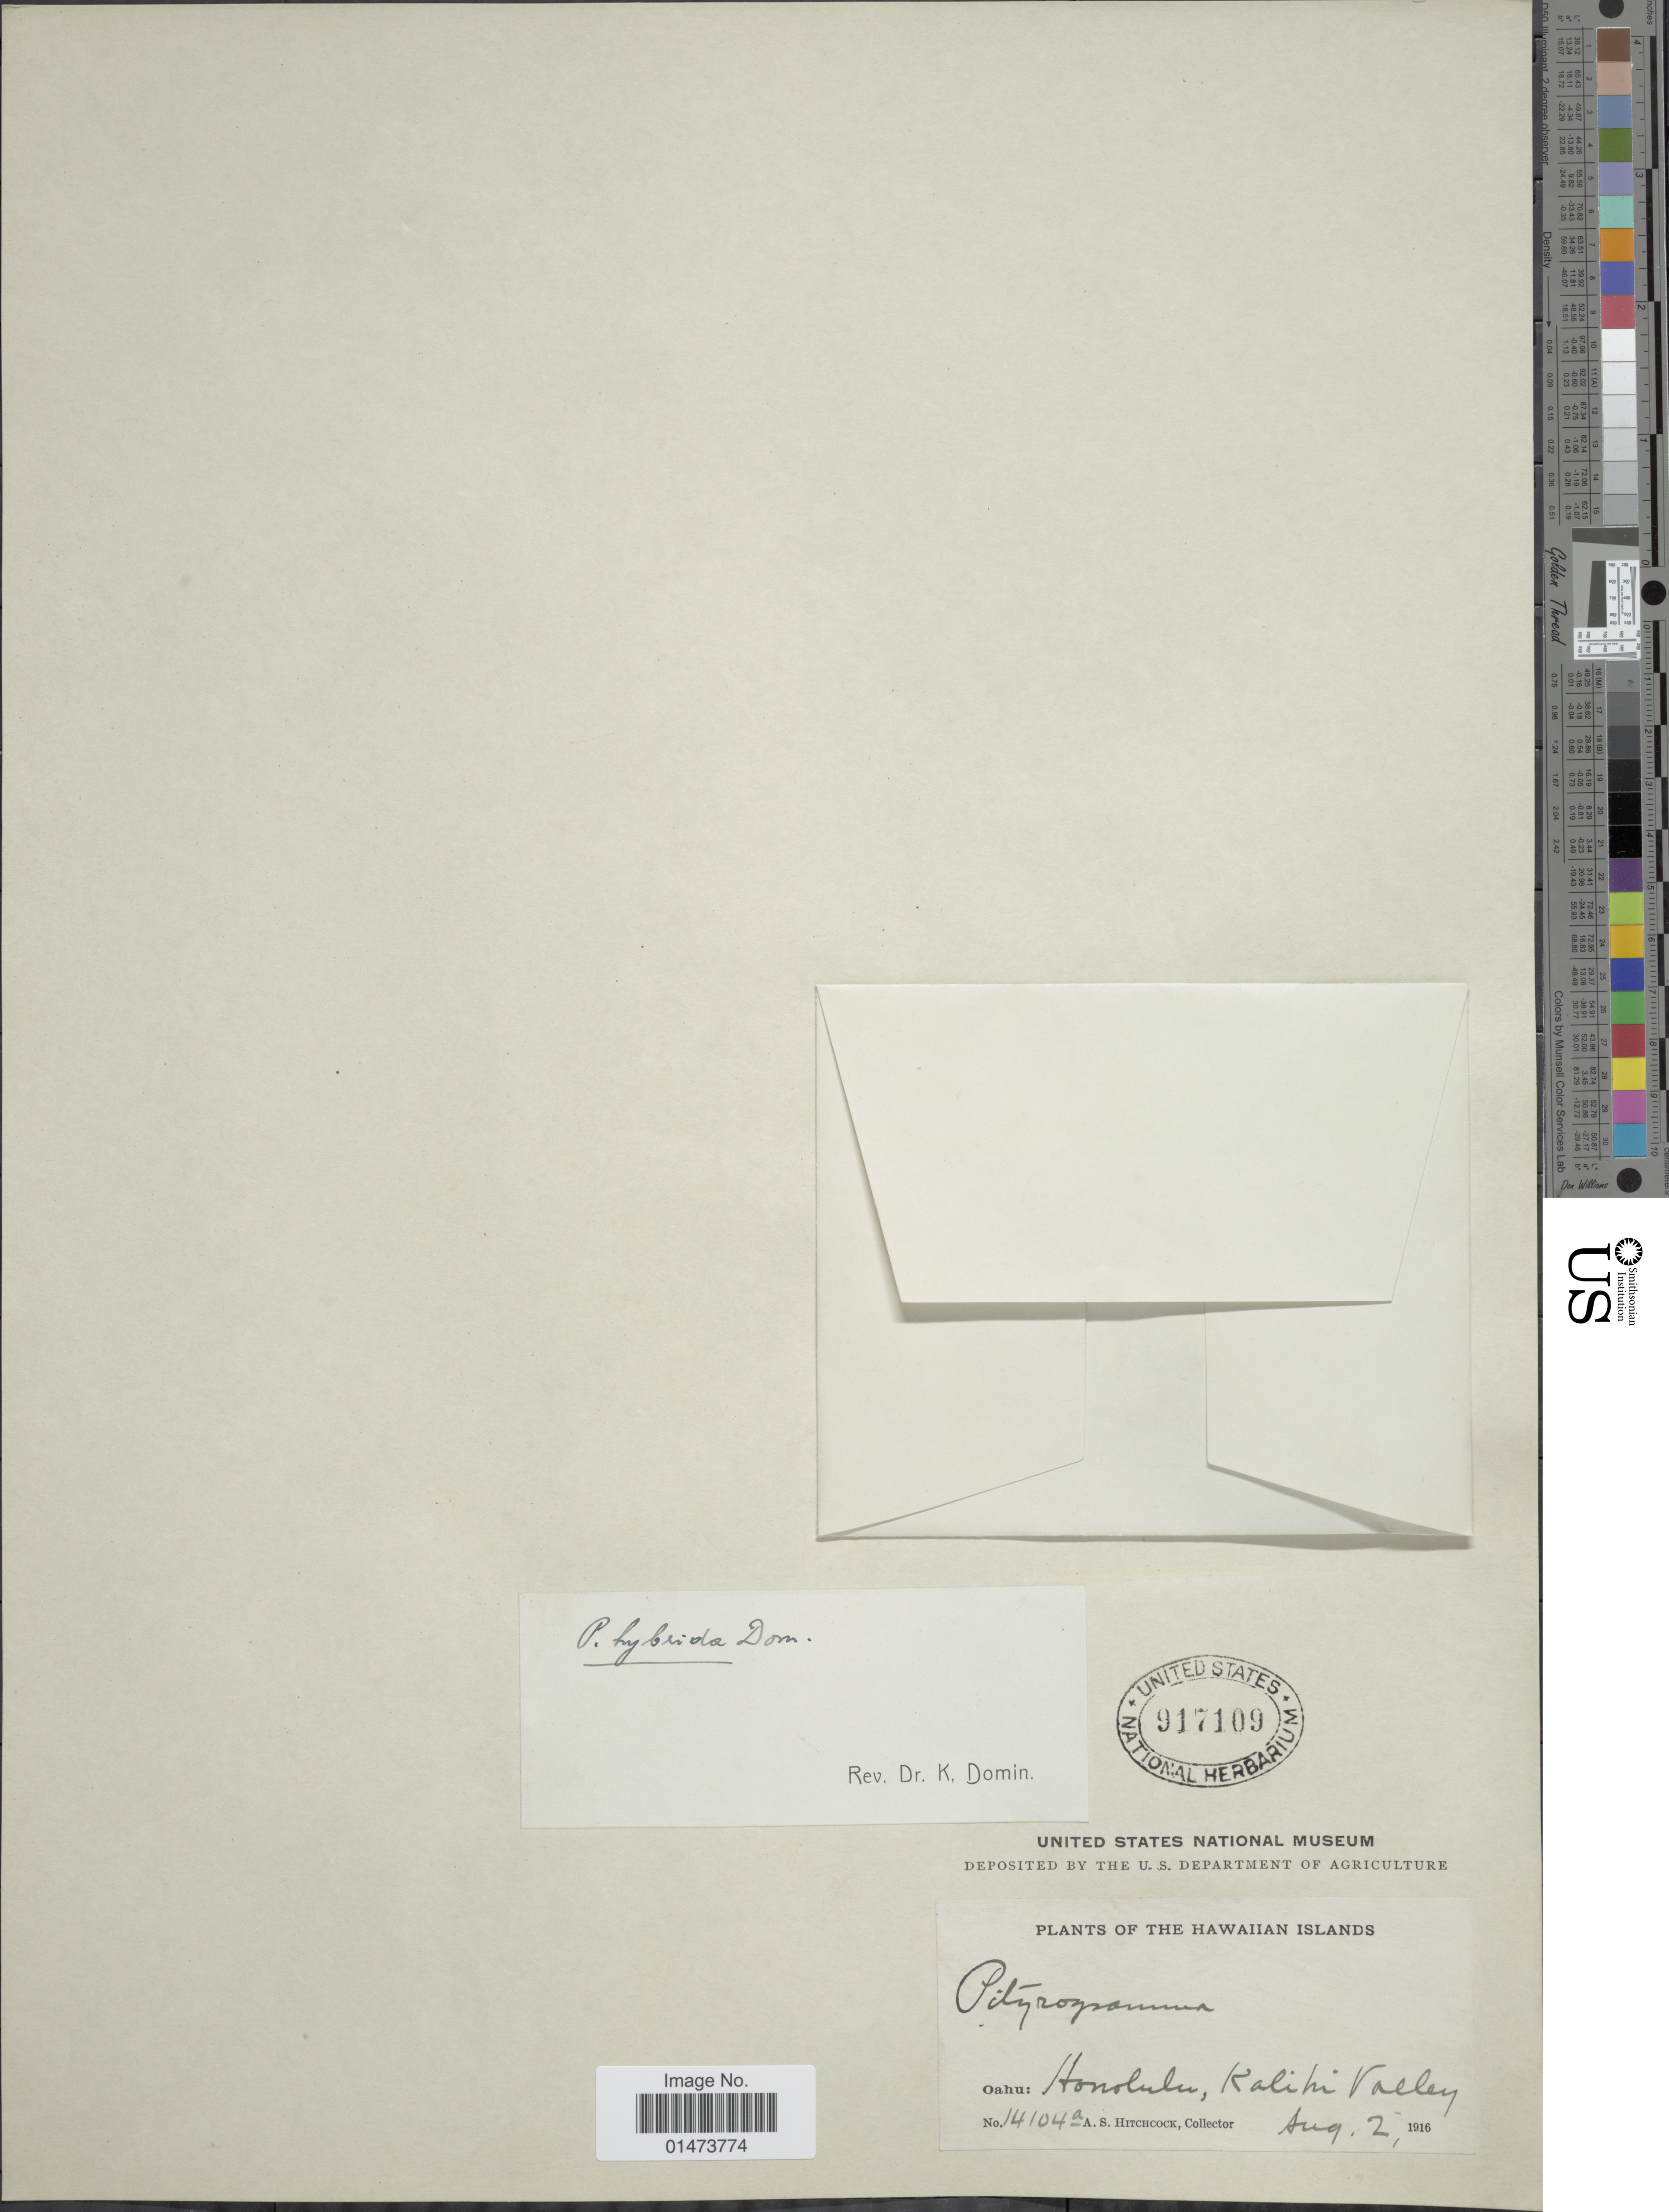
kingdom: Plantae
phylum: Tracheophyta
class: Polypodiopsida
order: Polypodiales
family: Pteridaceae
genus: Pityrogramma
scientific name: Pityrogramma hybrida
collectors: A. S. Hitchcock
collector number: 14104a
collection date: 1916-08-02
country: United States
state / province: Hawaii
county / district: Honolulu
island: Oahu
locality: Honolulu, Kalihi Valley.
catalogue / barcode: US 917109